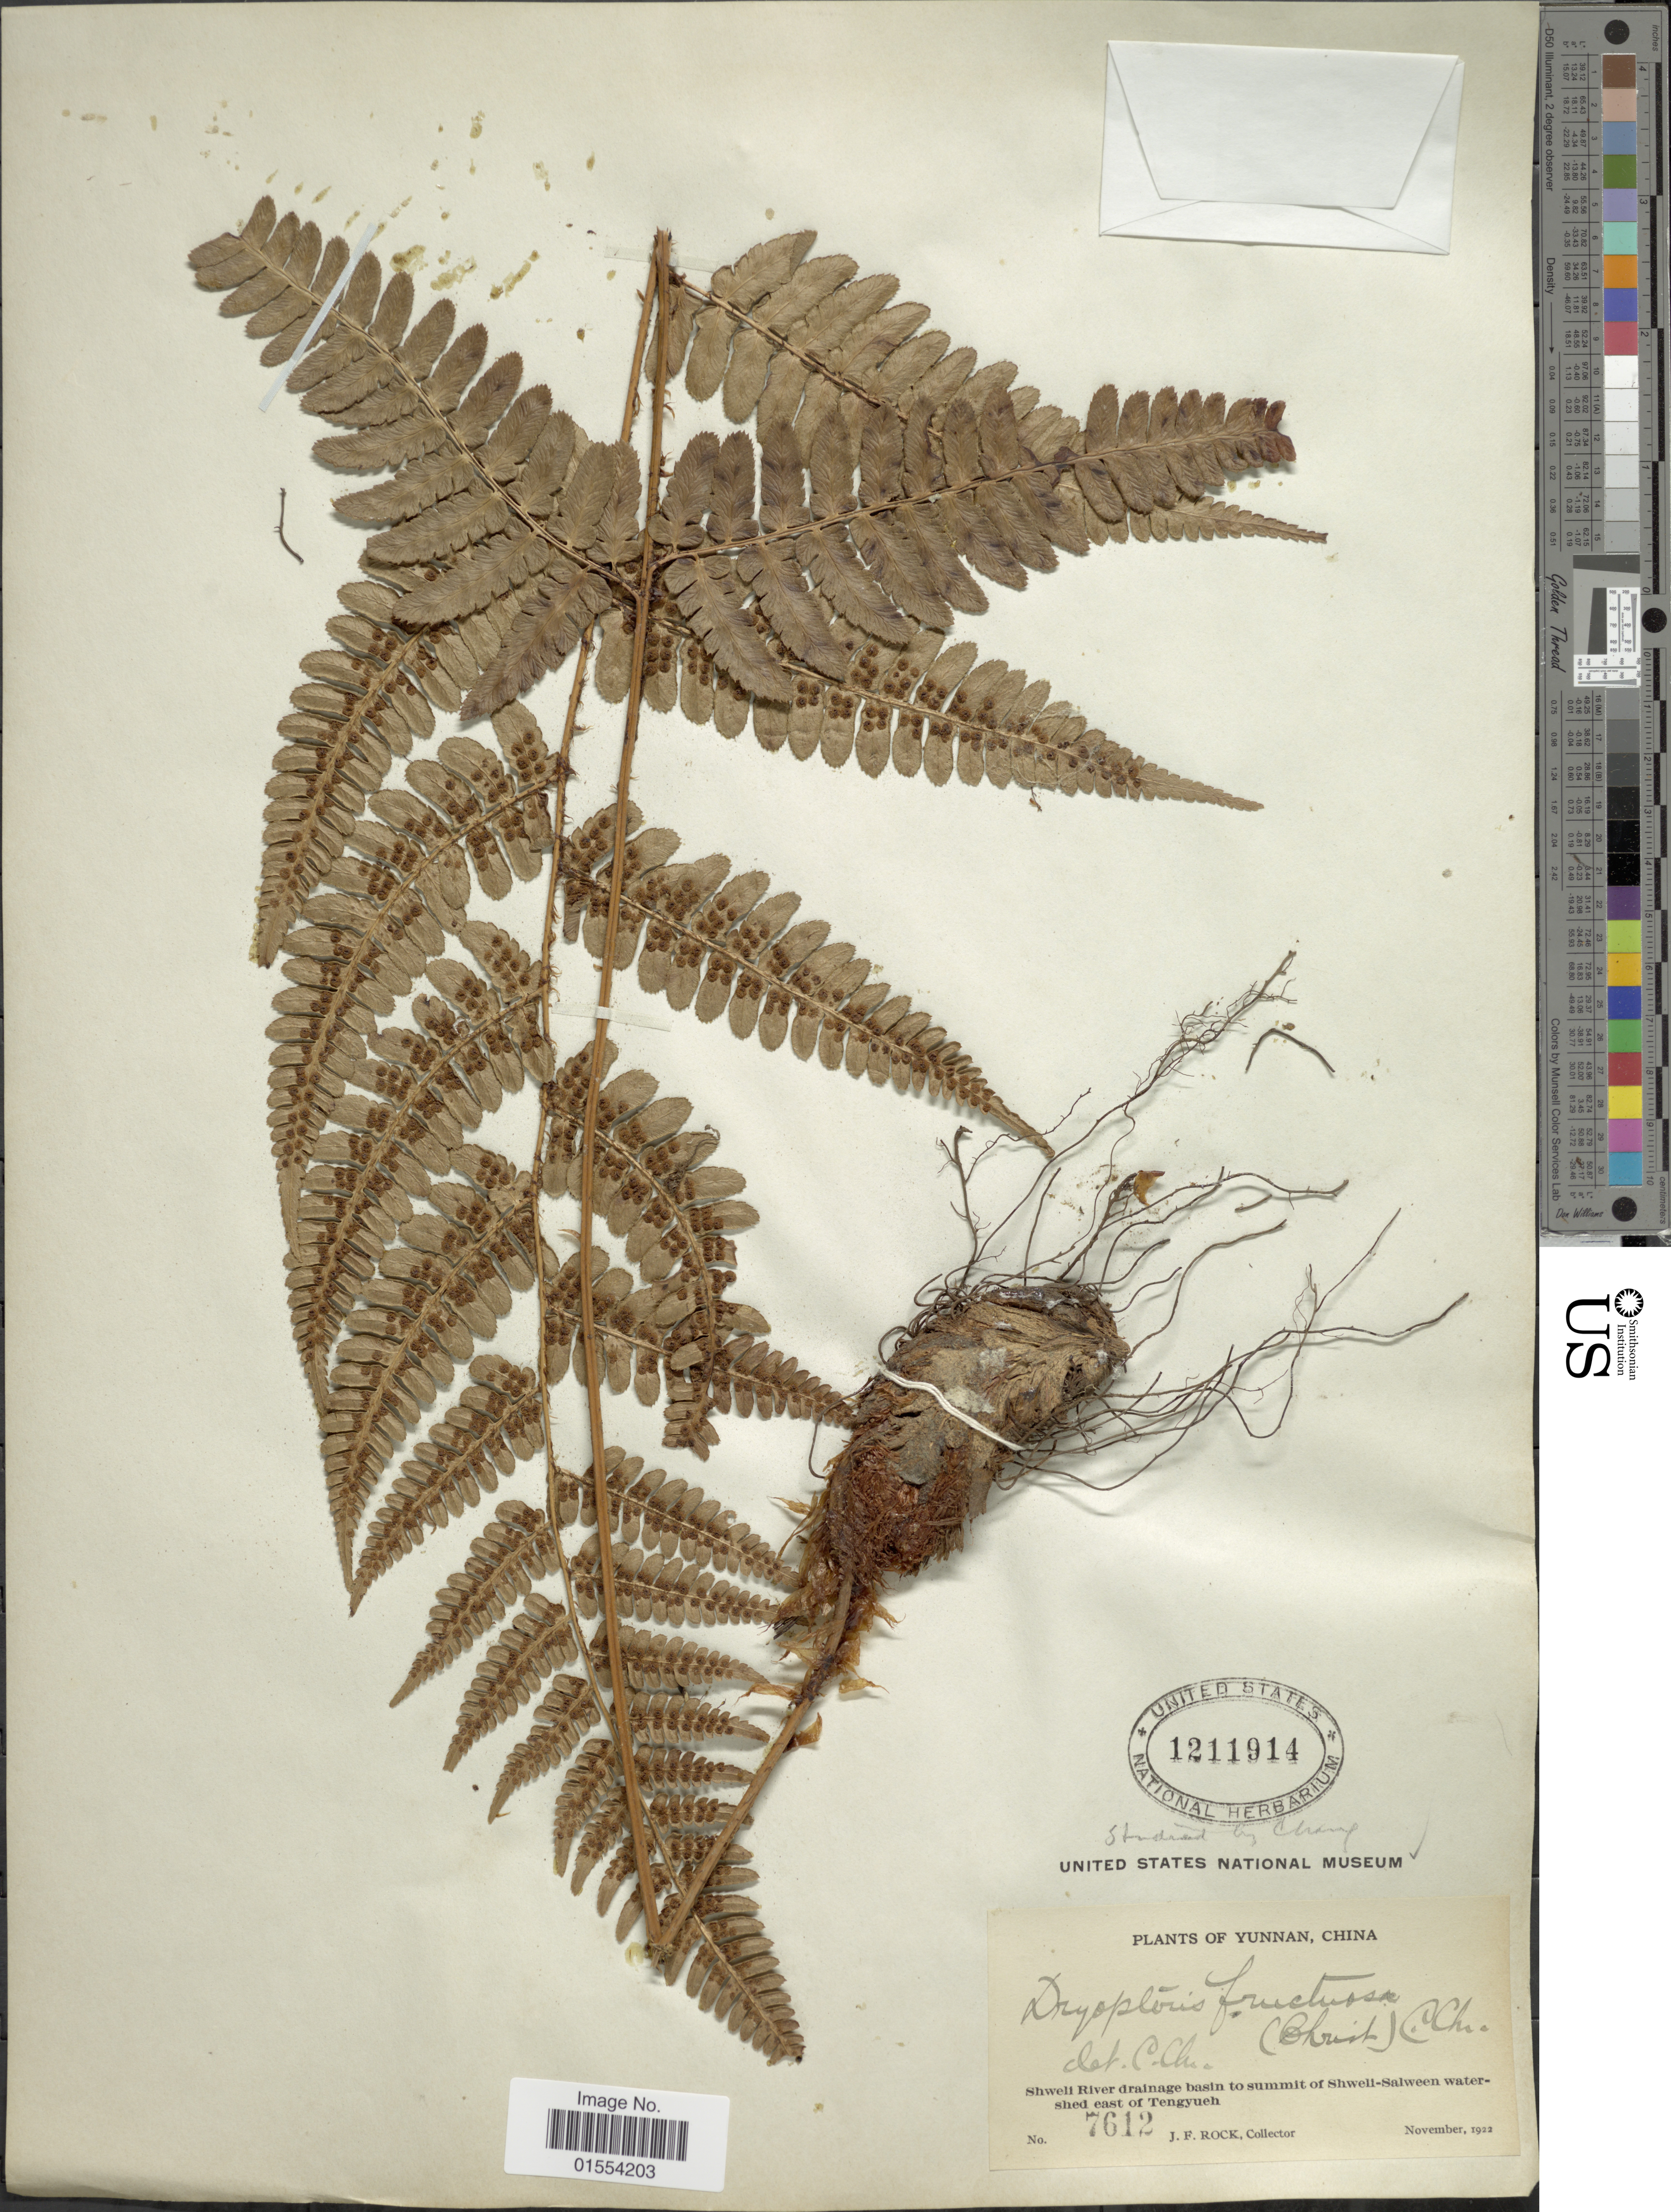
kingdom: Plantae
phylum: Tracheophyta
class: Polypodiopsida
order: Polypodiales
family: Dryopteridaceae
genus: Dryopteris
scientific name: Dryopteris fructuosa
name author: (Christ) C. Chr.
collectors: J. Rock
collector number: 7612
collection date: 1922-11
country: China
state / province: Yunnan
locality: Yunnan, China. Shwell River drainage basin to summit of Shwell-Salween watershed east of Tengyueh.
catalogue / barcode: US 1211914